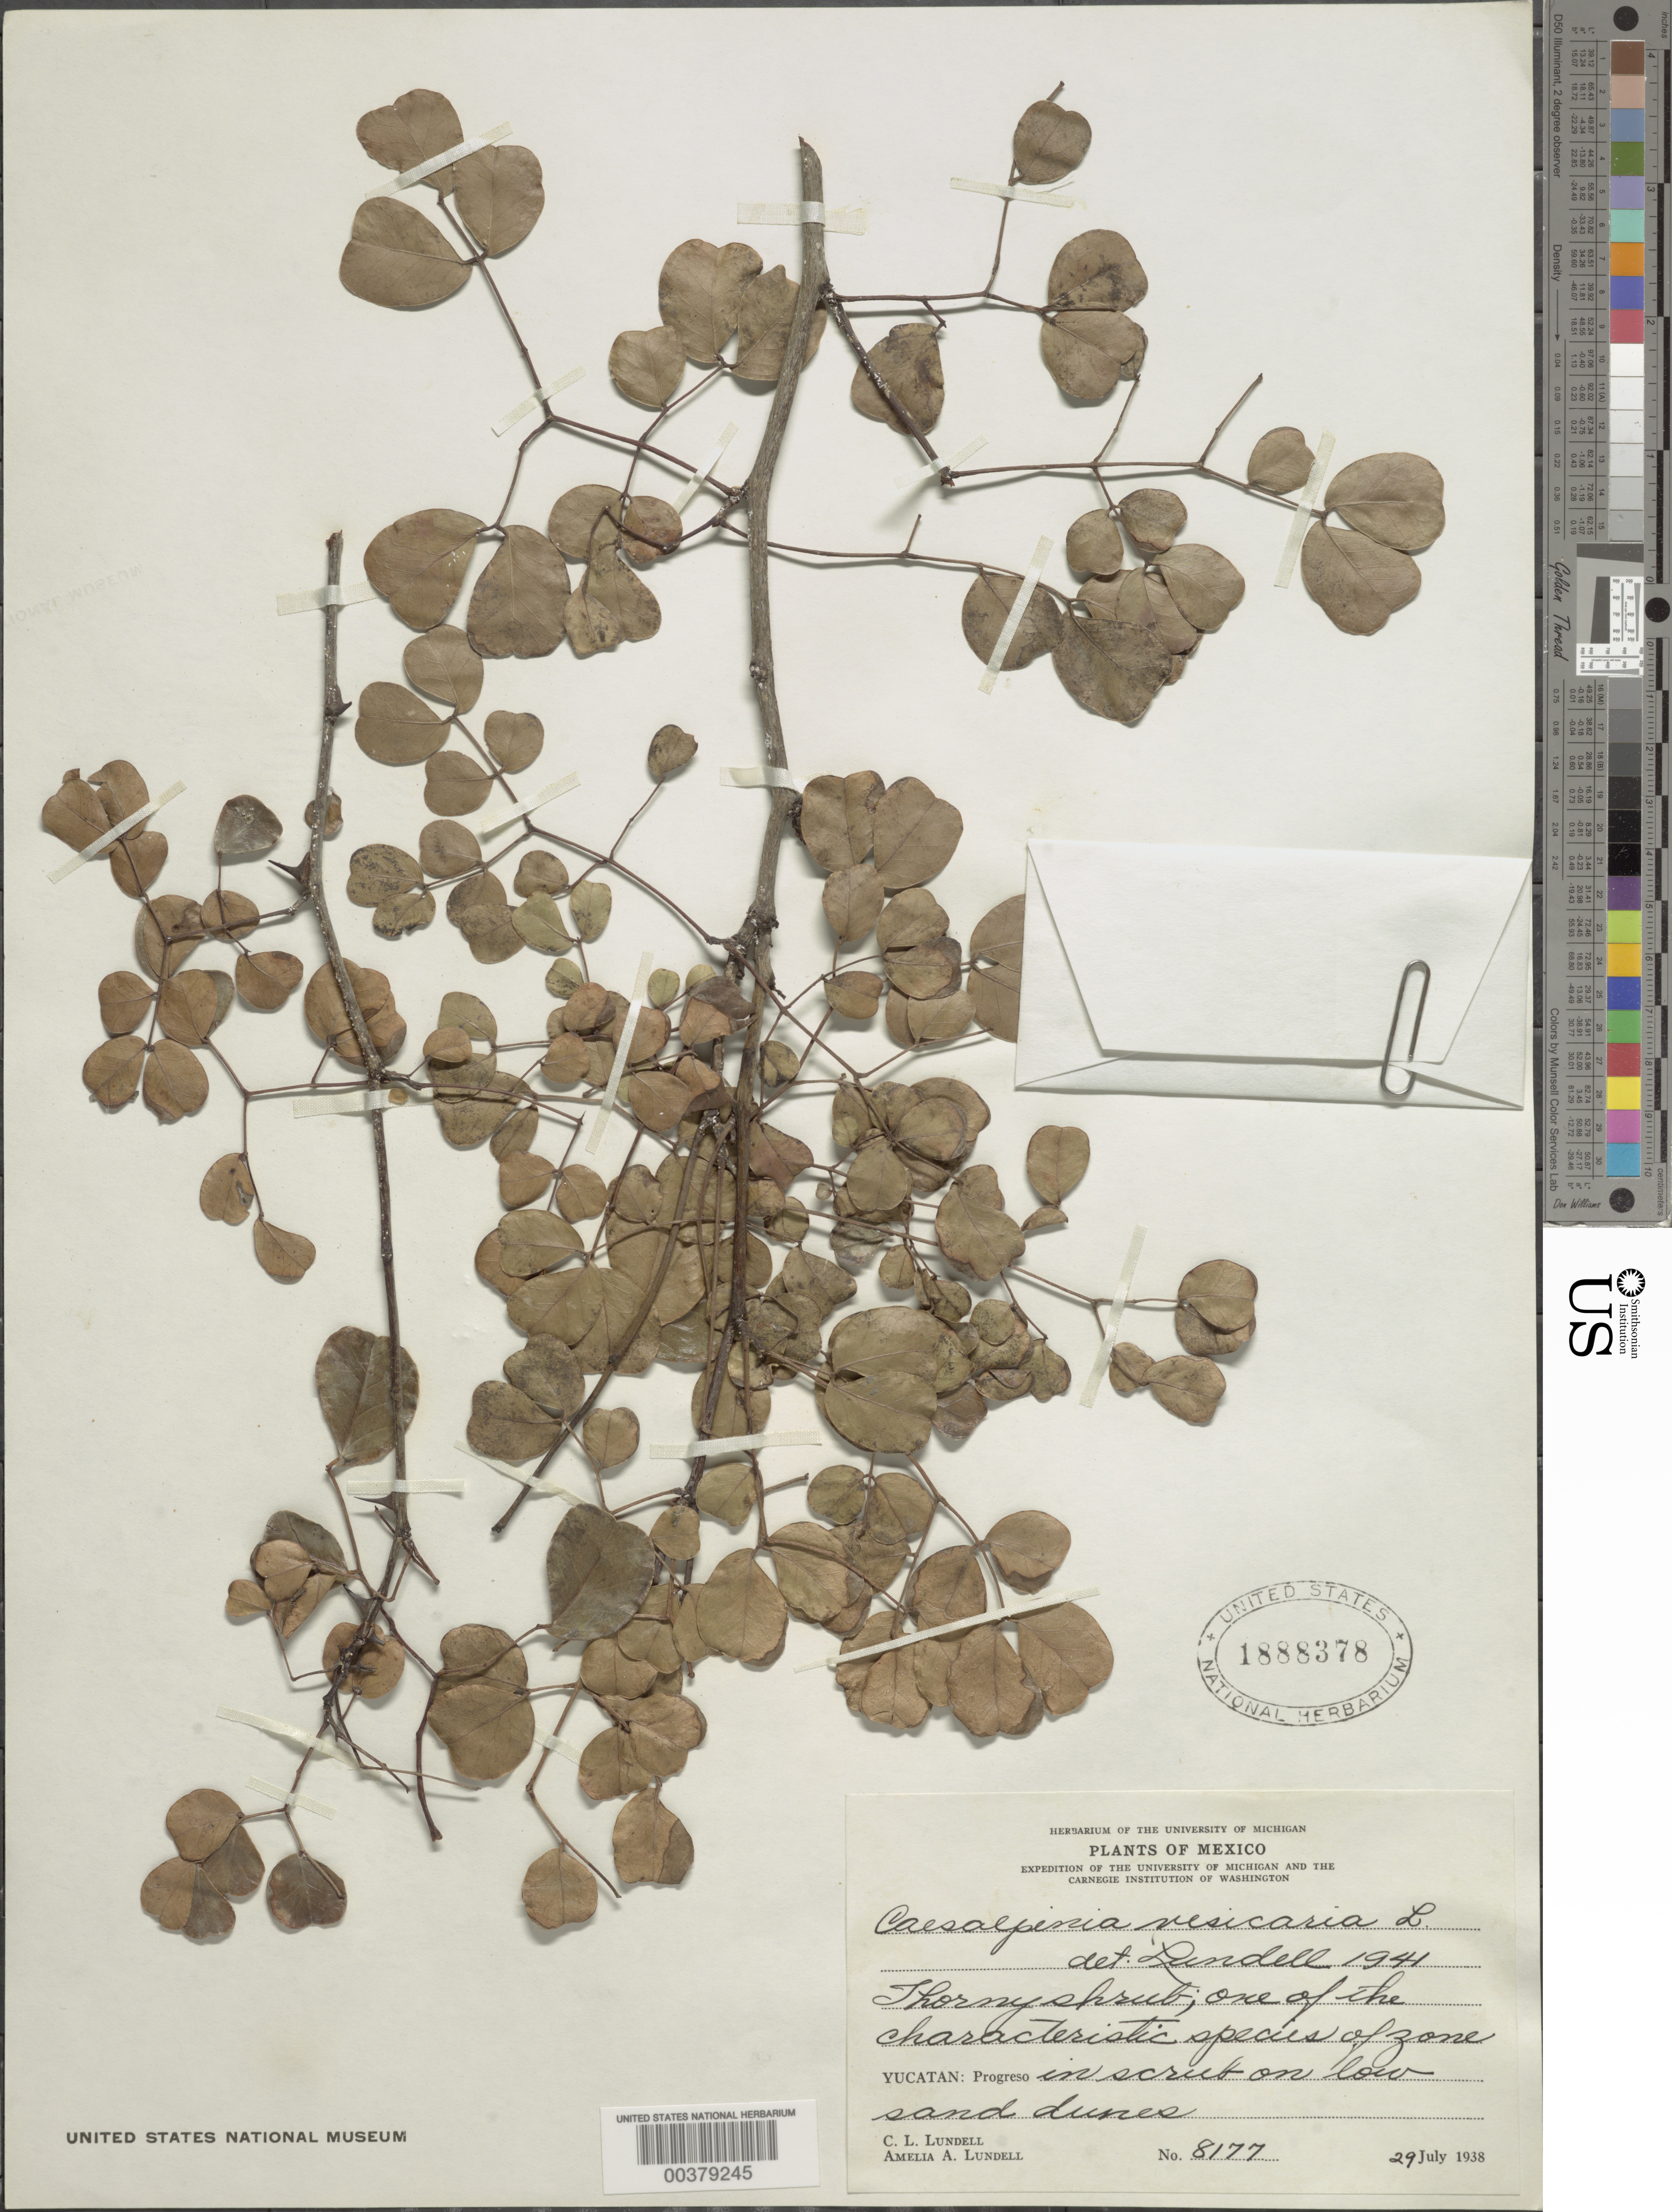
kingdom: Plantae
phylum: Tracheophyta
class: Magnoliopsida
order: Fabales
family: Fabaceae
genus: Tara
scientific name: Tara vesicaria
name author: (L.) Molinari et al.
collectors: C. L. Lundell & A. A. Lundell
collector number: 8177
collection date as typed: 29 Jul 1938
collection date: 1938-07-29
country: Mexico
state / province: Yucatán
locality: Progreso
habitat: In scrub on low sand dunes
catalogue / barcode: US 1888378